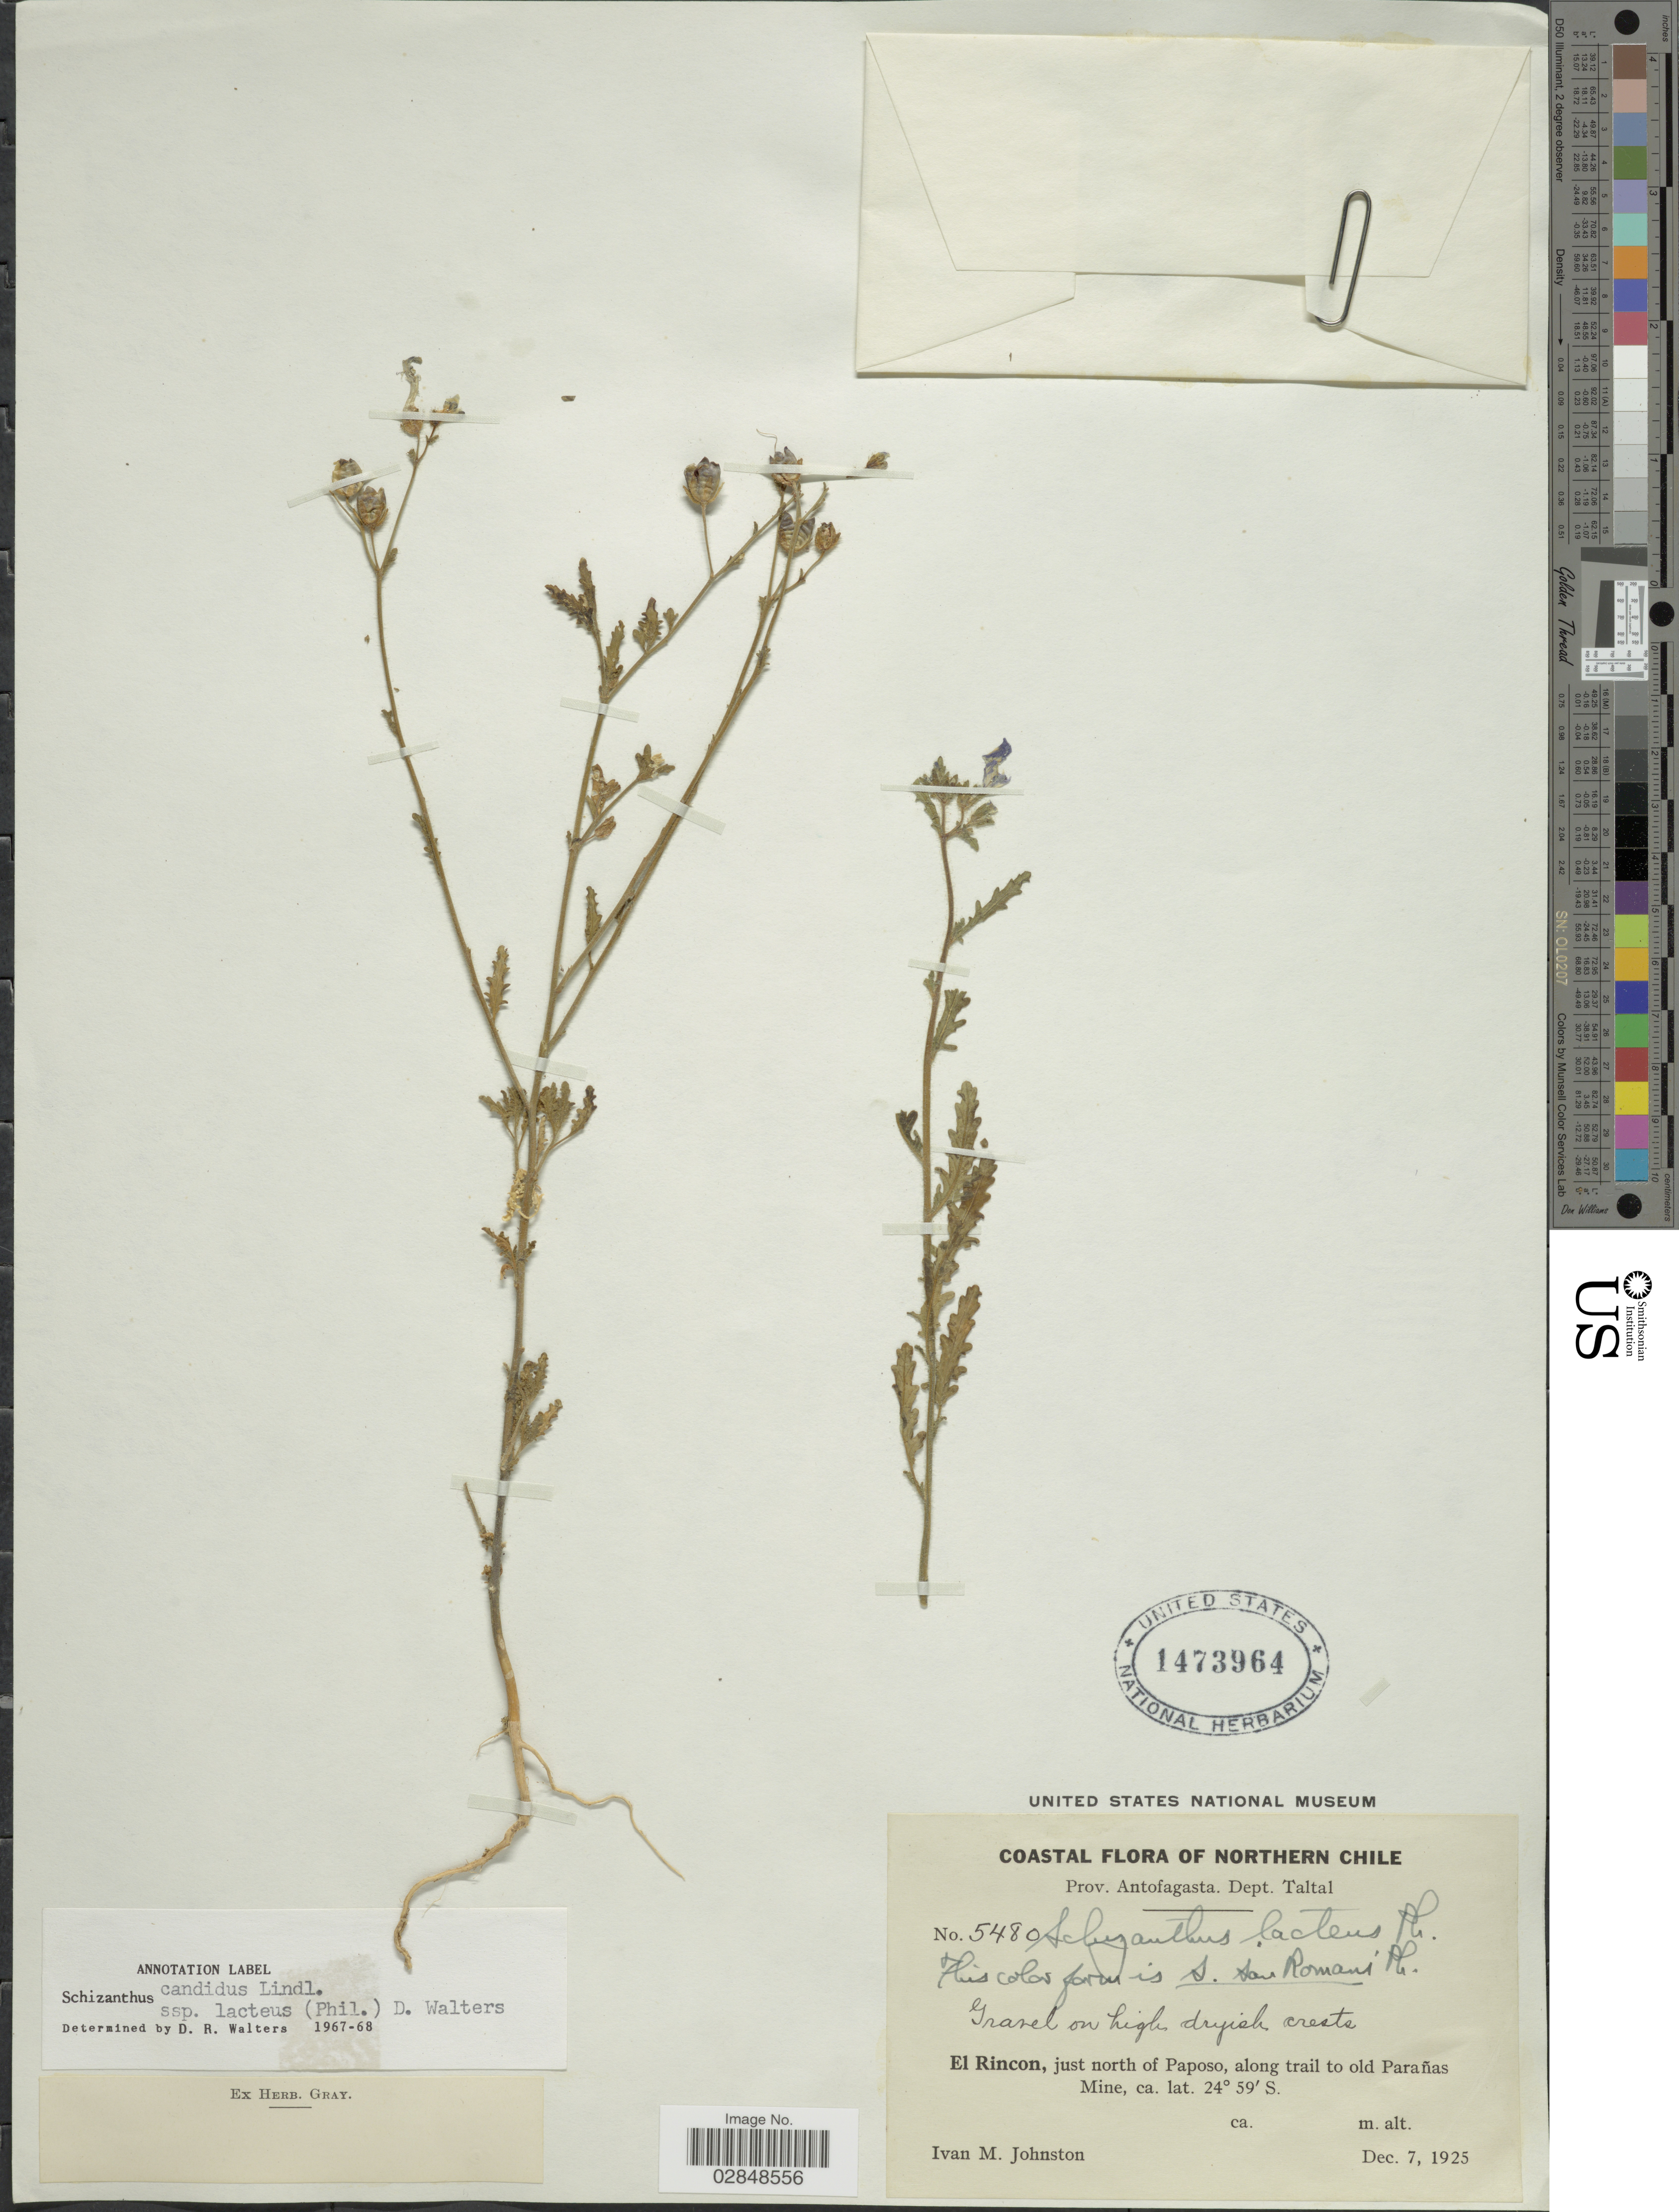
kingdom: Plantae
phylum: Tracheophyta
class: Magnoliopsida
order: Solanales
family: Solanaceae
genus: Schizanthus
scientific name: Schizanthus lacteus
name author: Phil.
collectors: I.M. Johnston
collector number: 5480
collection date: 1925-12-07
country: Chile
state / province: Antofagasta (II)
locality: Northern Chile. Dept. Taltal. El Rincon, just north of Paposo, along trail to old Parañas Mine.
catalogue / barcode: US 1473964